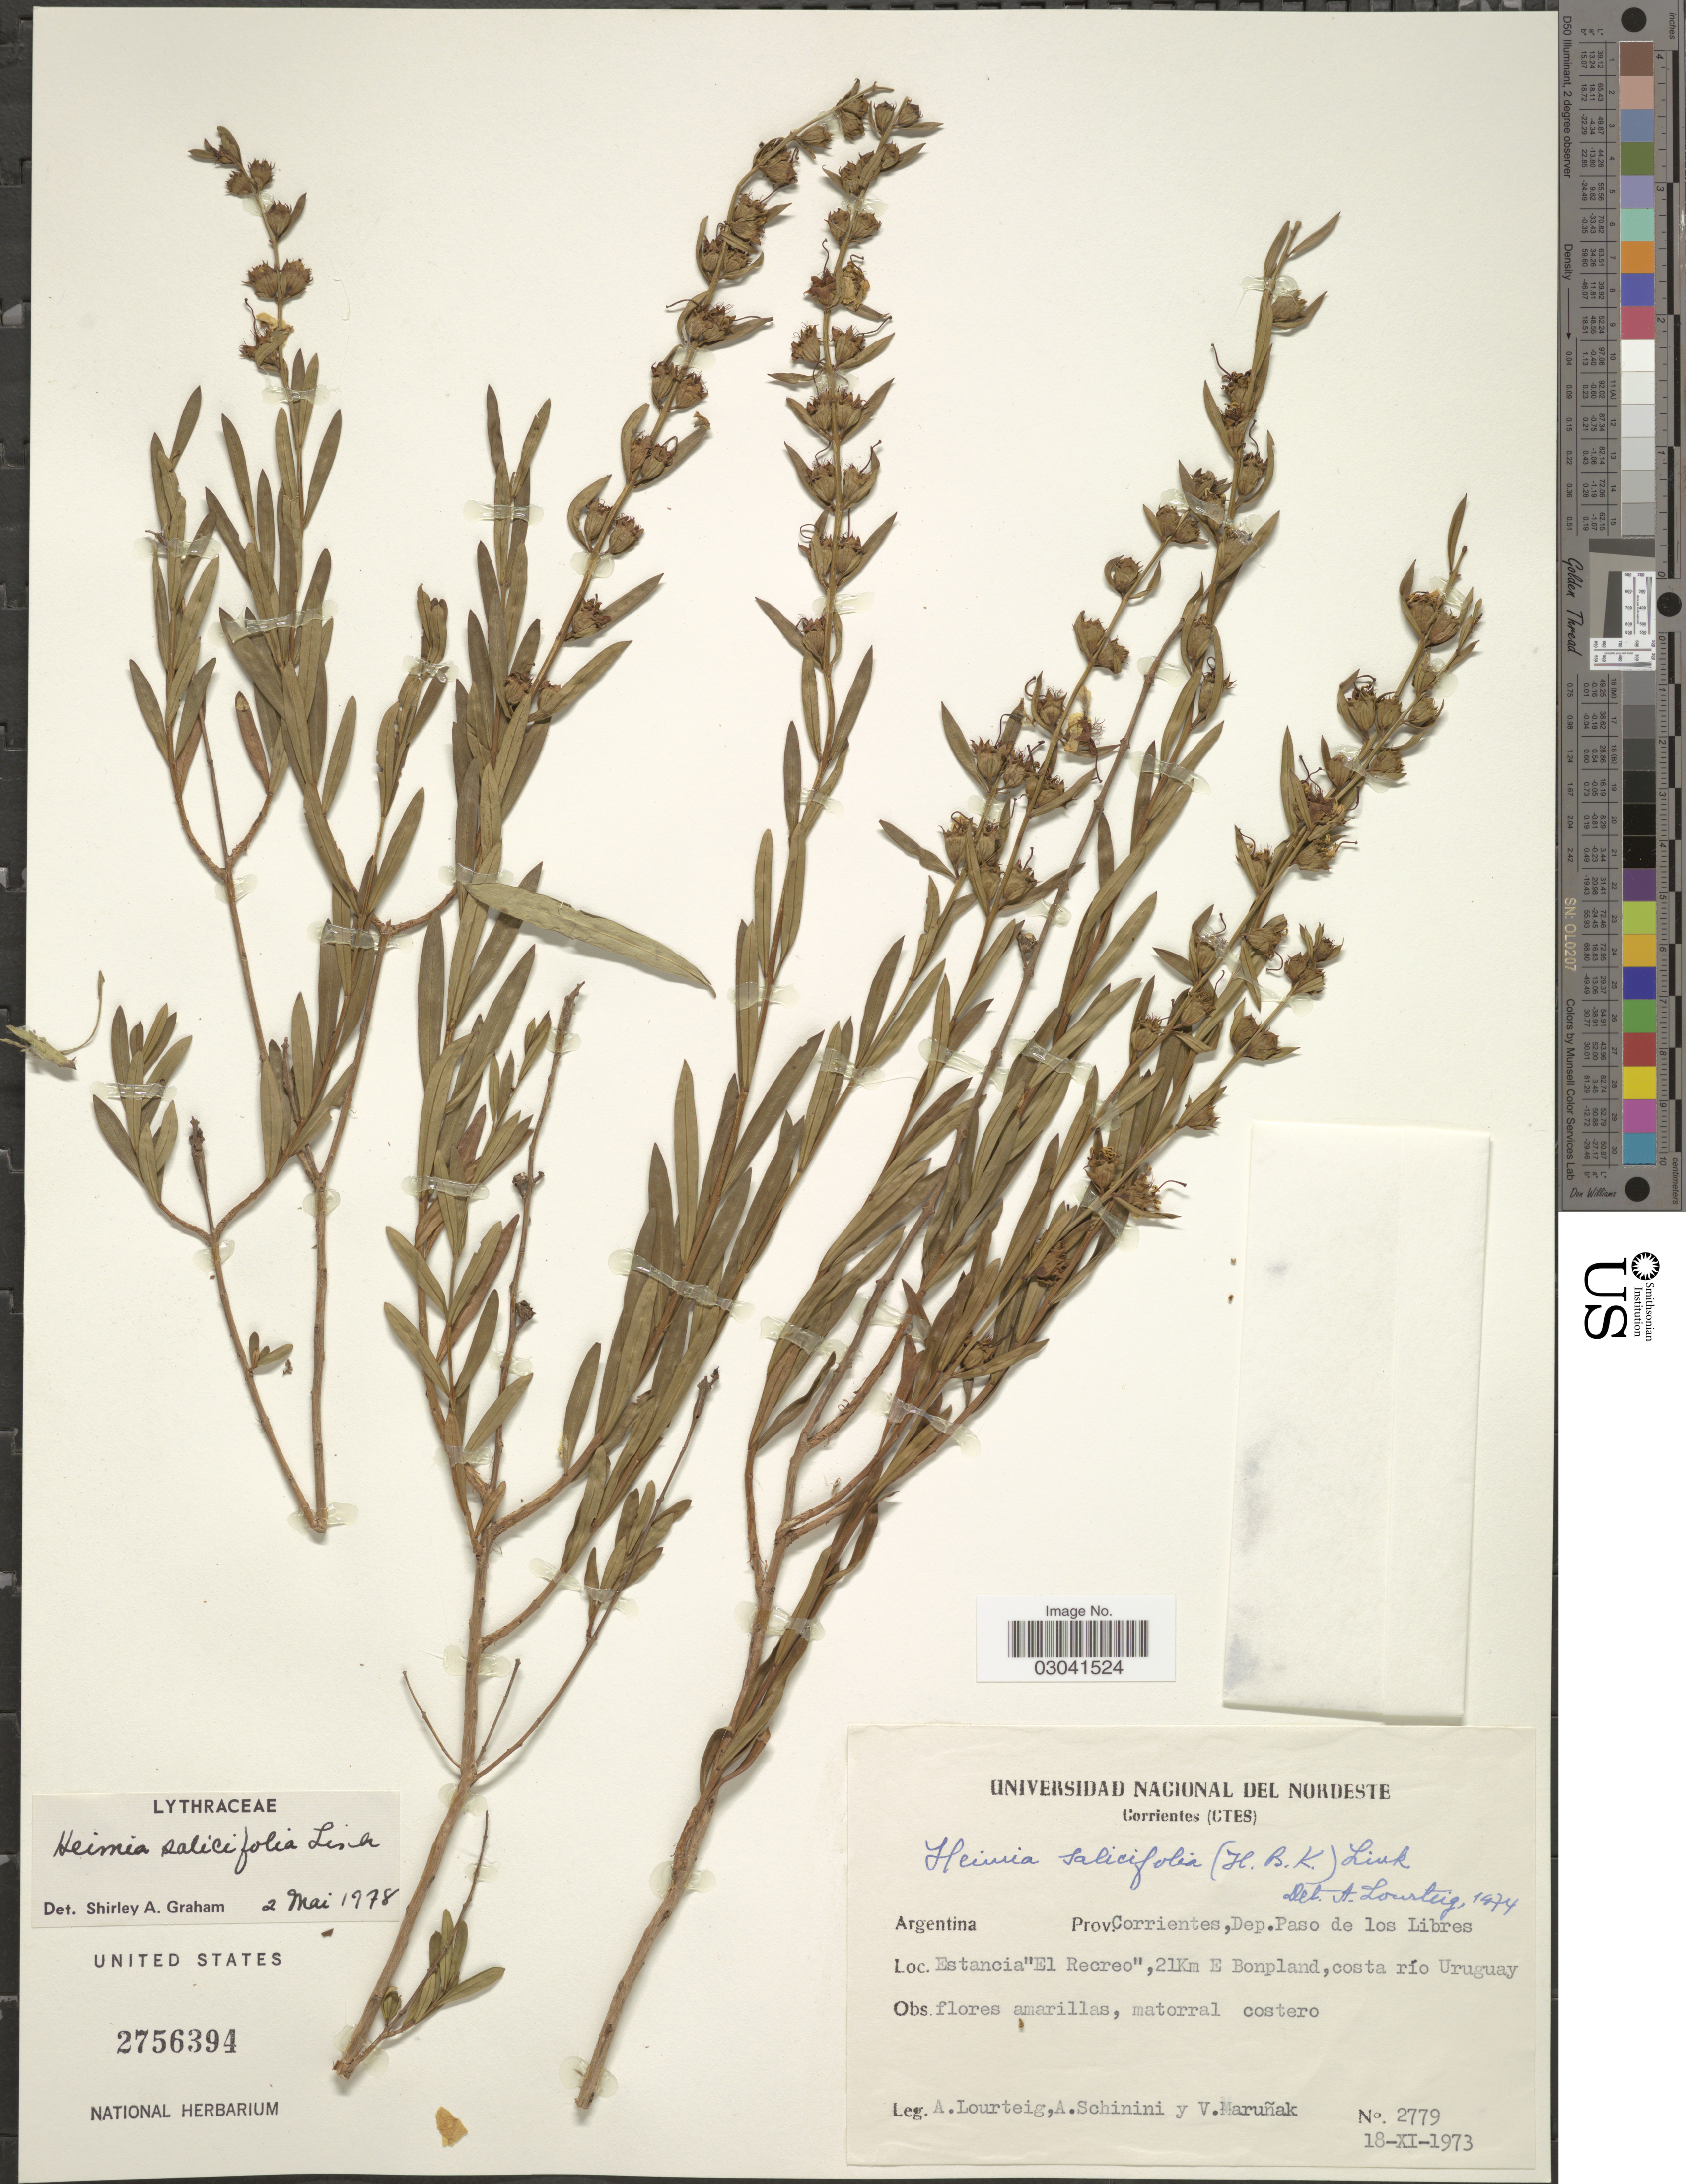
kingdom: Plantae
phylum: Tracheophyta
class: Magnoliopsida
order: Myrtales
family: Lythraceae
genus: Heimia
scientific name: Heimia salicifolia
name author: Link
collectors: A. Lourteig, A. Schinini & V. Maruñak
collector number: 2779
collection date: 1973-11-18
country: Argentina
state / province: Corrientes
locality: Dep. Paso de los Libres. Estancia "El Recreo", 21 Km E Bonpland, costa río Uruguay.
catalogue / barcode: US 2756394